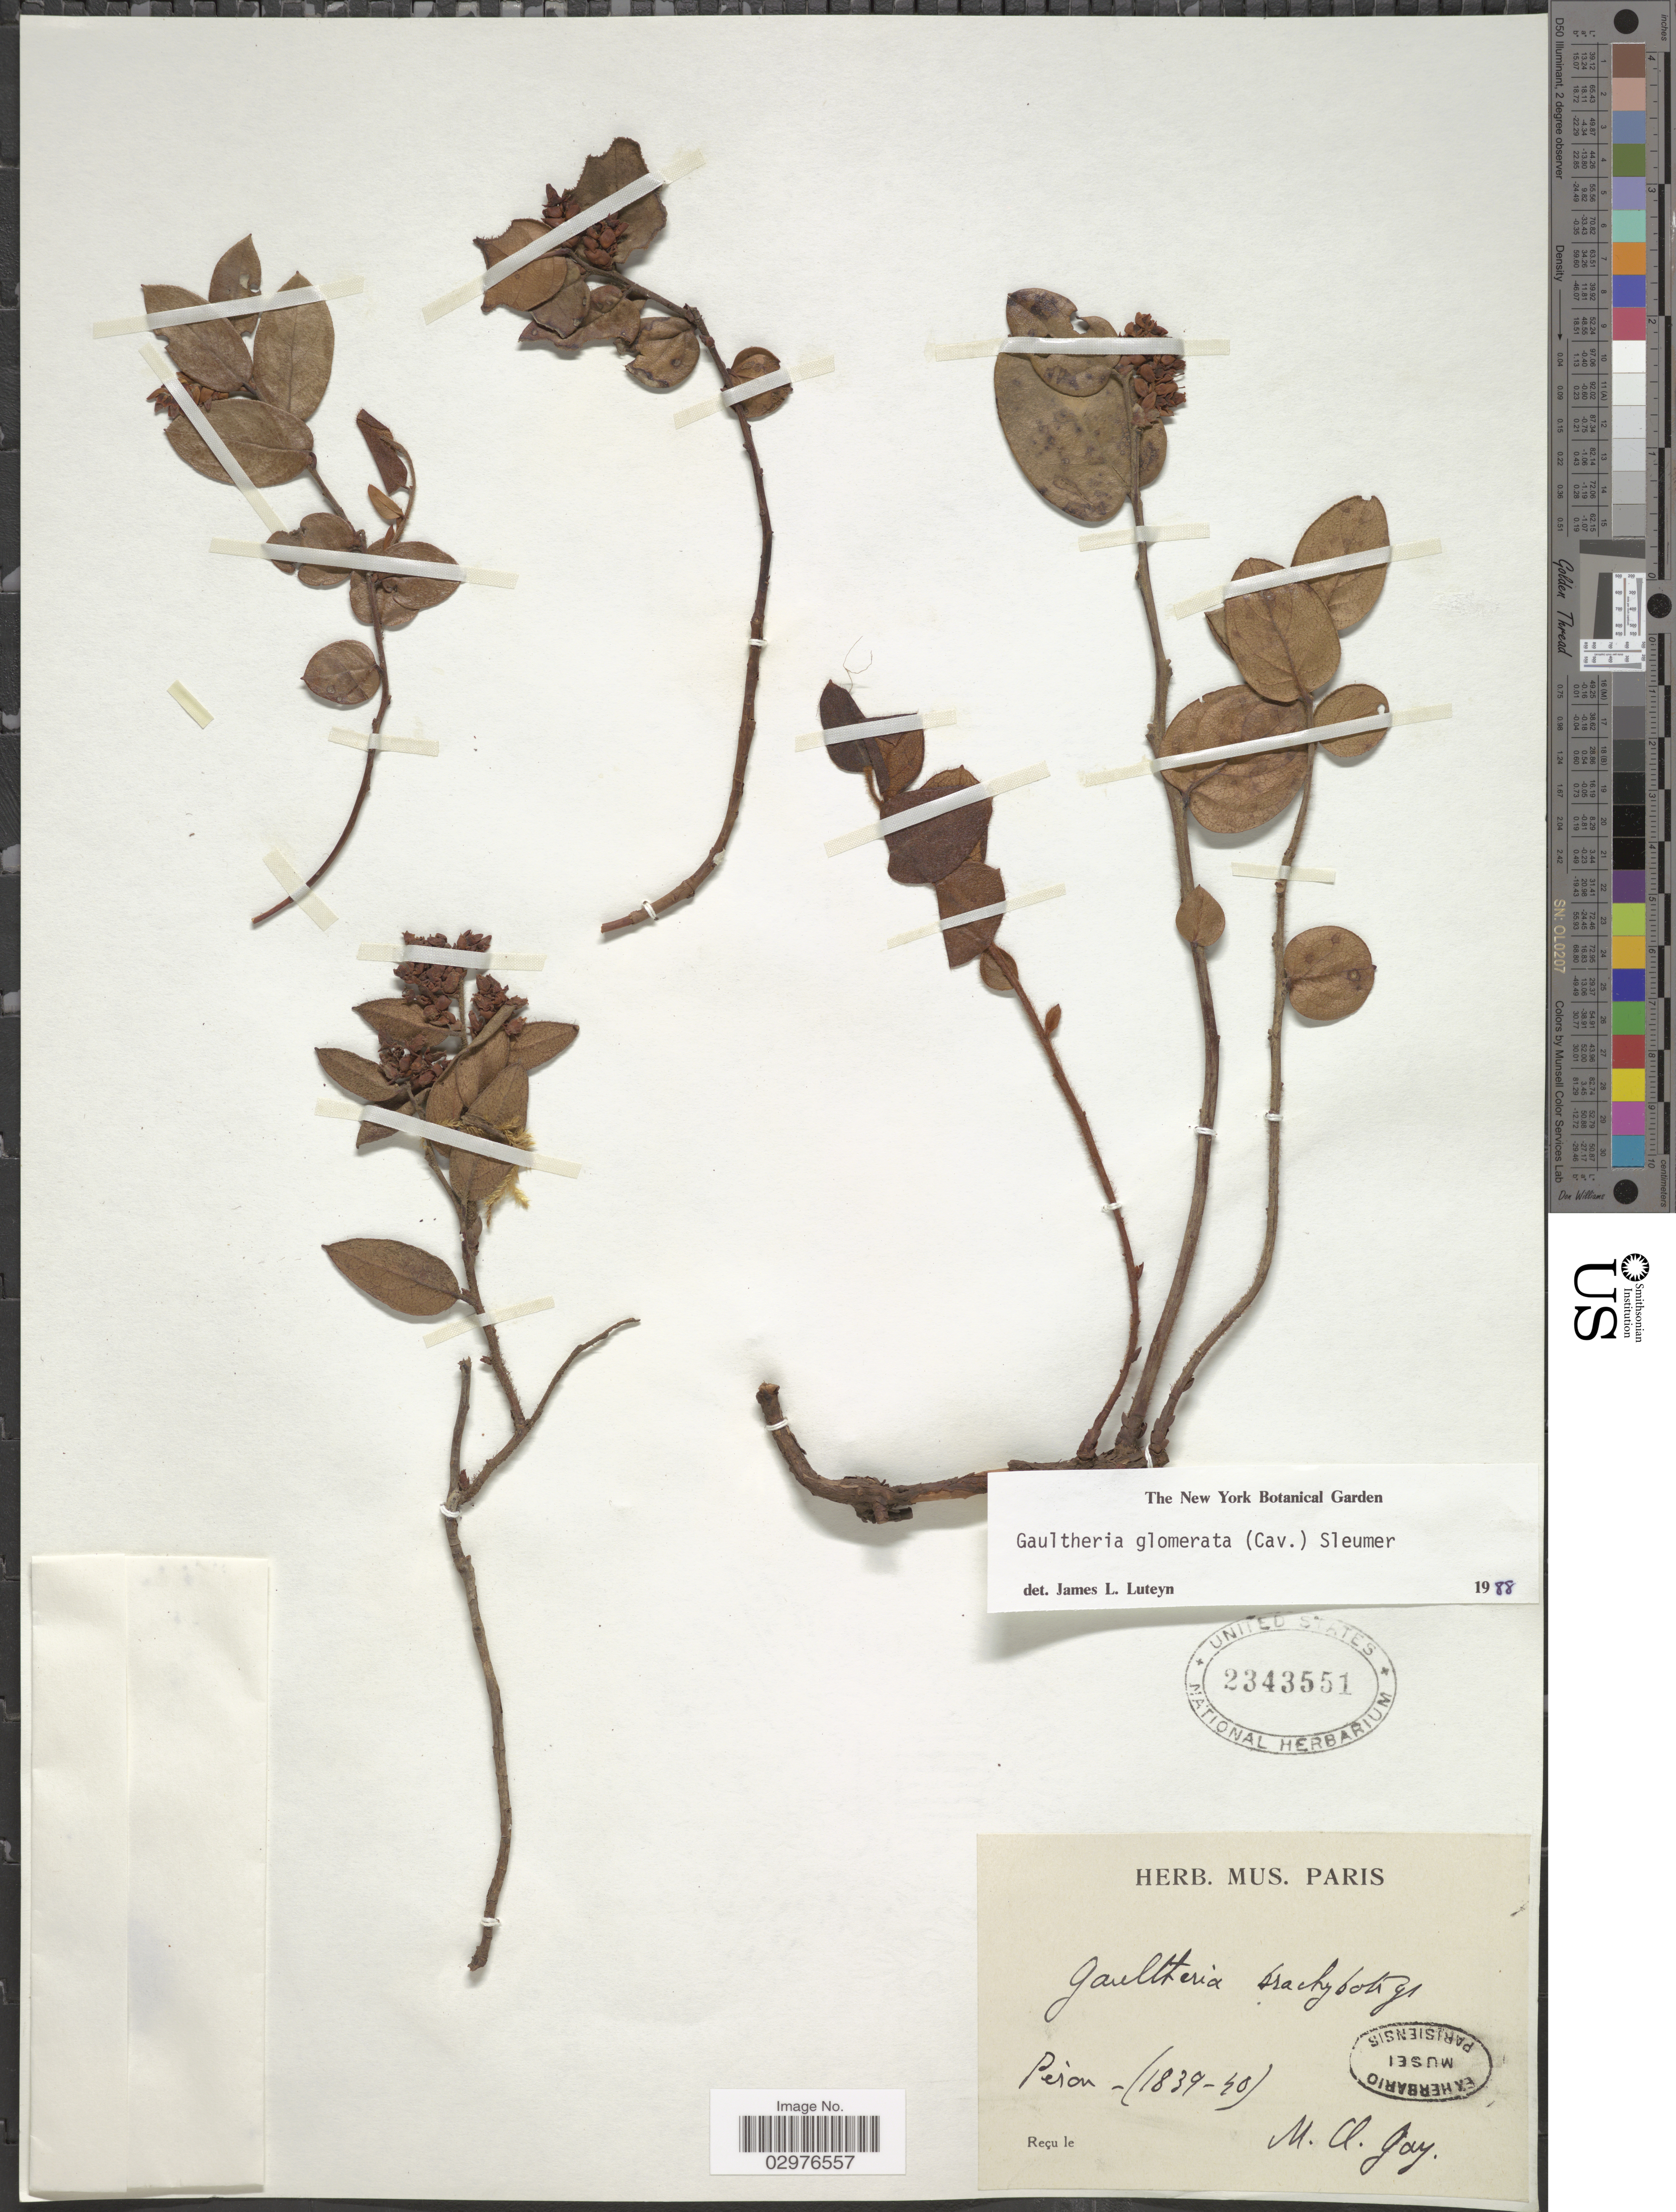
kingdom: Plantae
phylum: Tracheophyta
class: Magnoliopsida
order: Ericales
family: Ericaceae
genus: Gaultheria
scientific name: Gaultheria glomerata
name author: (Cav.) Sleumer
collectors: M. Gay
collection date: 1839/1840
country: Peru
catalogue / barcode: US 2343551